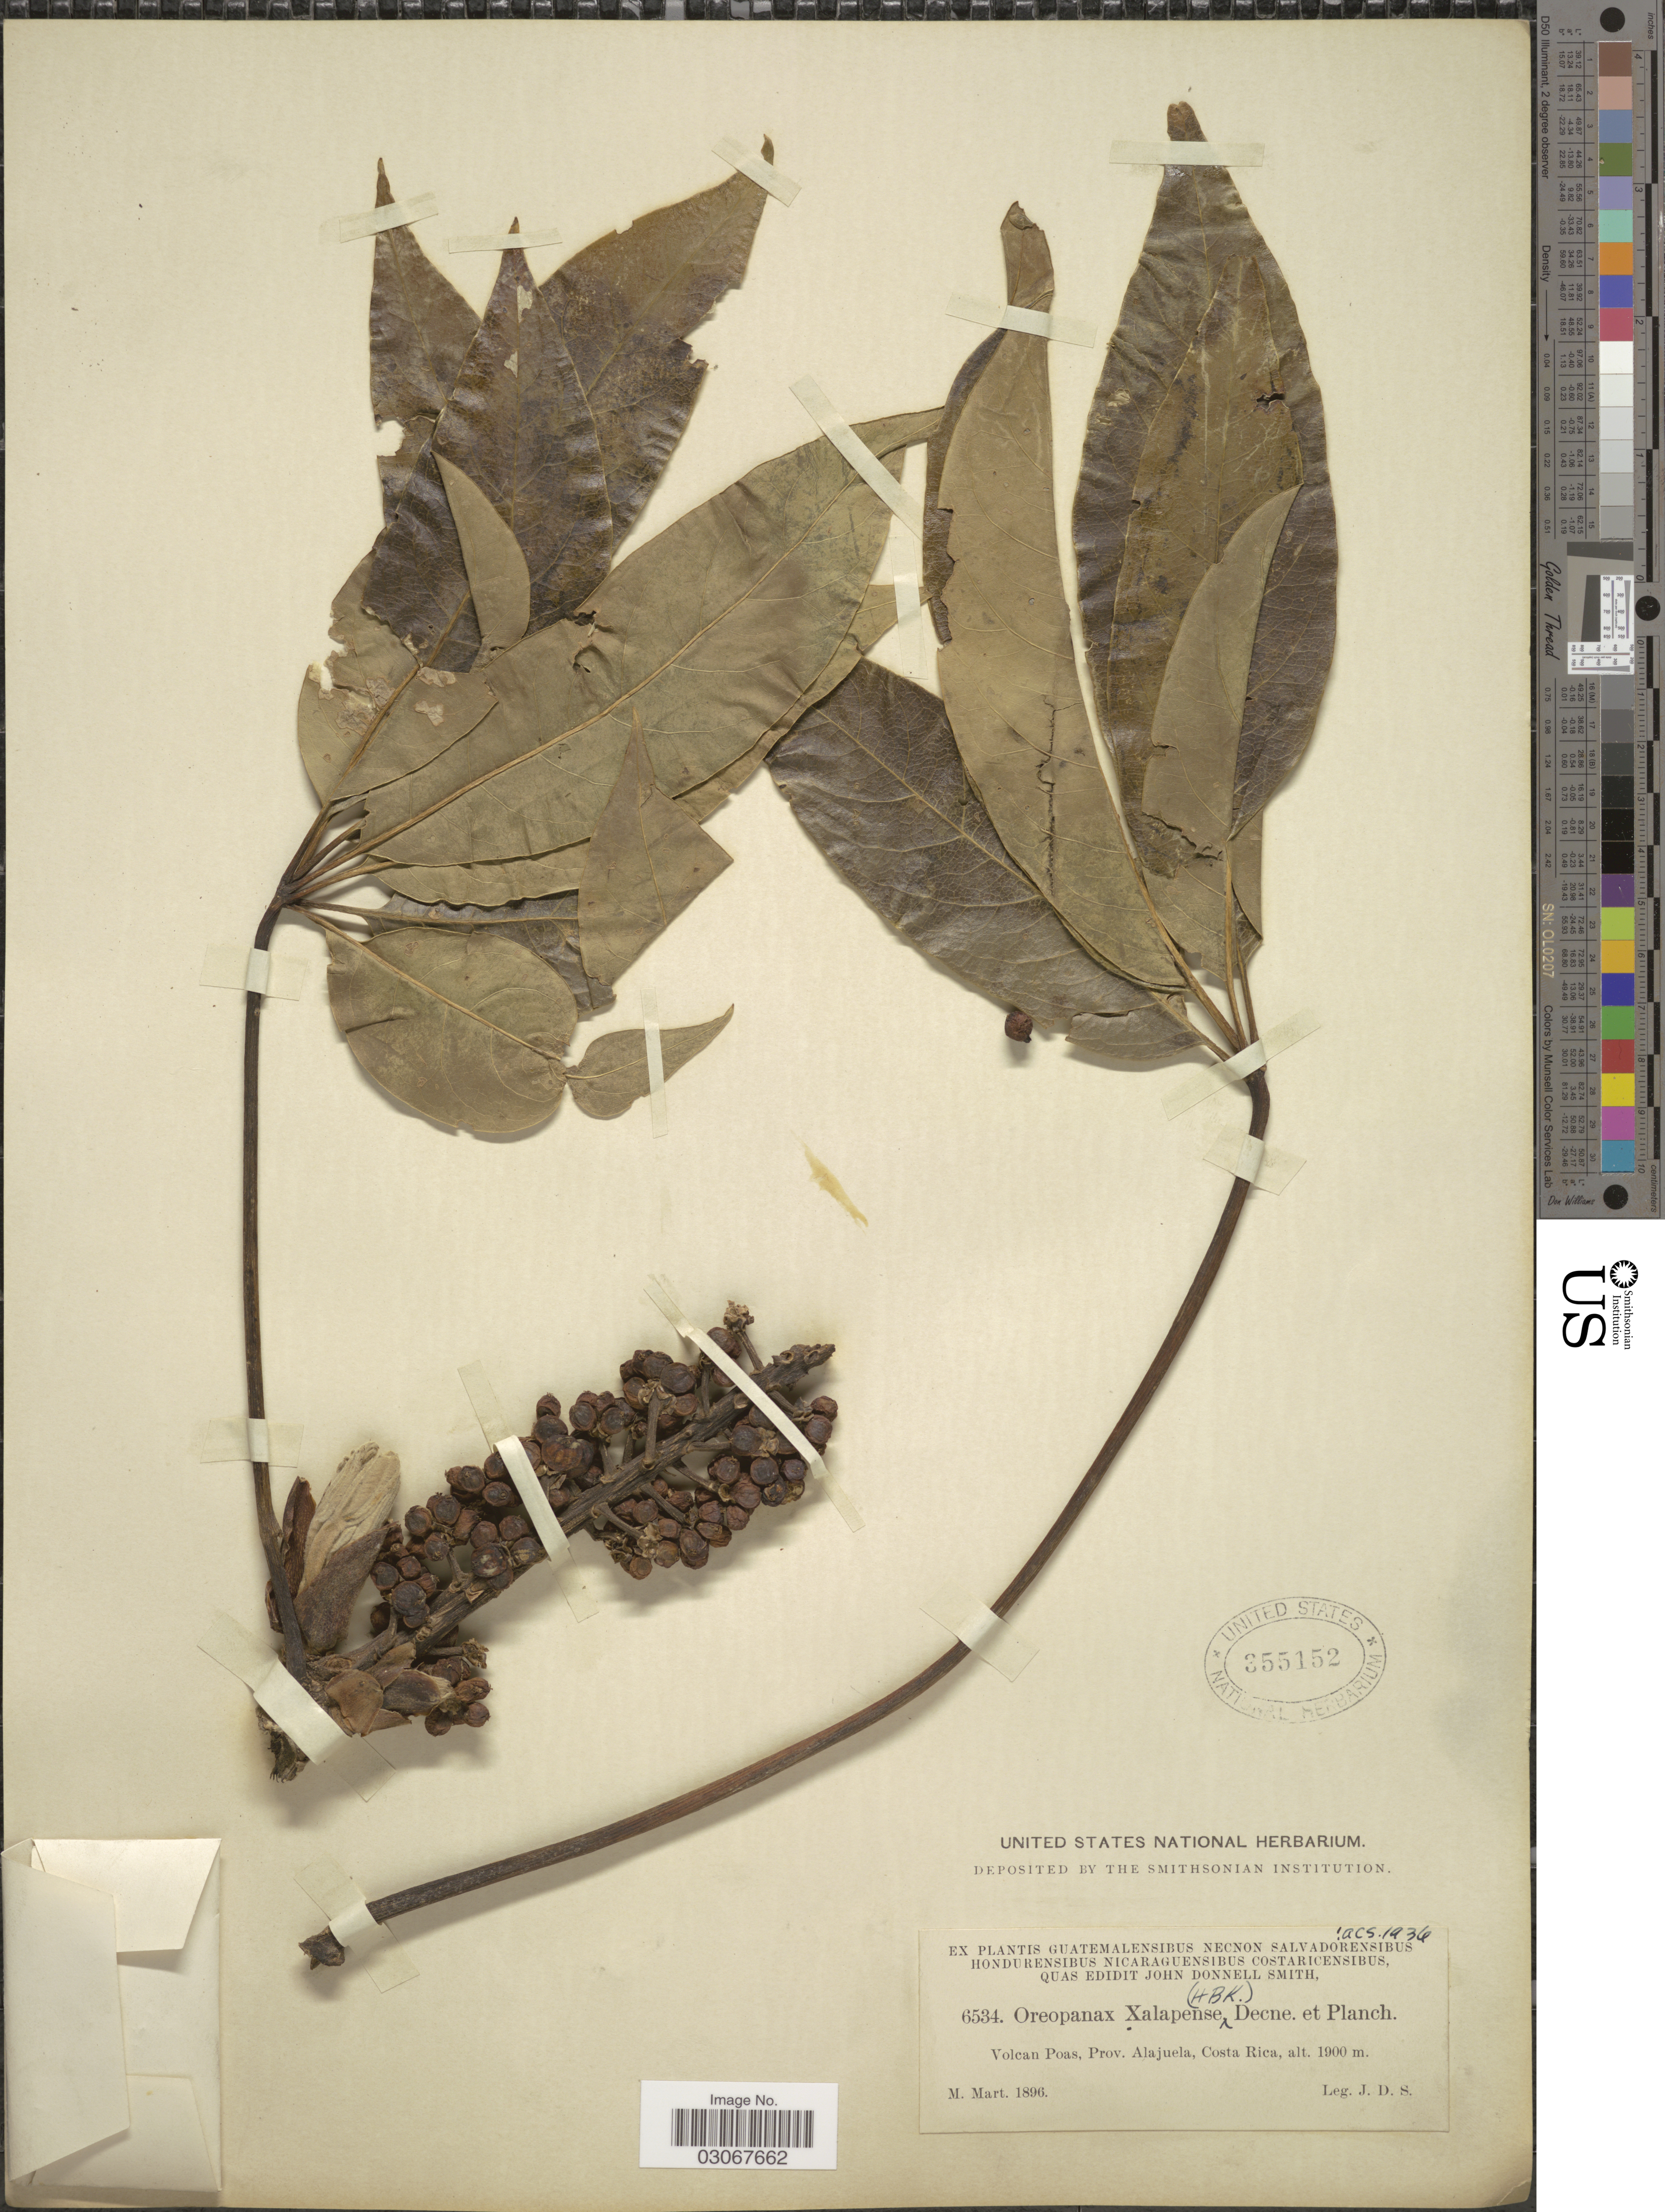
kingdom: Plantae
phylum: Tracheophyta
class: Magnoliopsida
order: Apiales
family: Araliaceae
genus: Oreopanax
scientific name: Oreopanax xalapensis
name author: (Kunth) Decne. & Planch.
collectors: J. Donnell Smith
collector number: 6534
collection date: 1896-03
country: Costa Rica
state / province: Alajuela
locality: Volcan Poas.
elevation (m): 1900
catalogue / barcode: US 355152